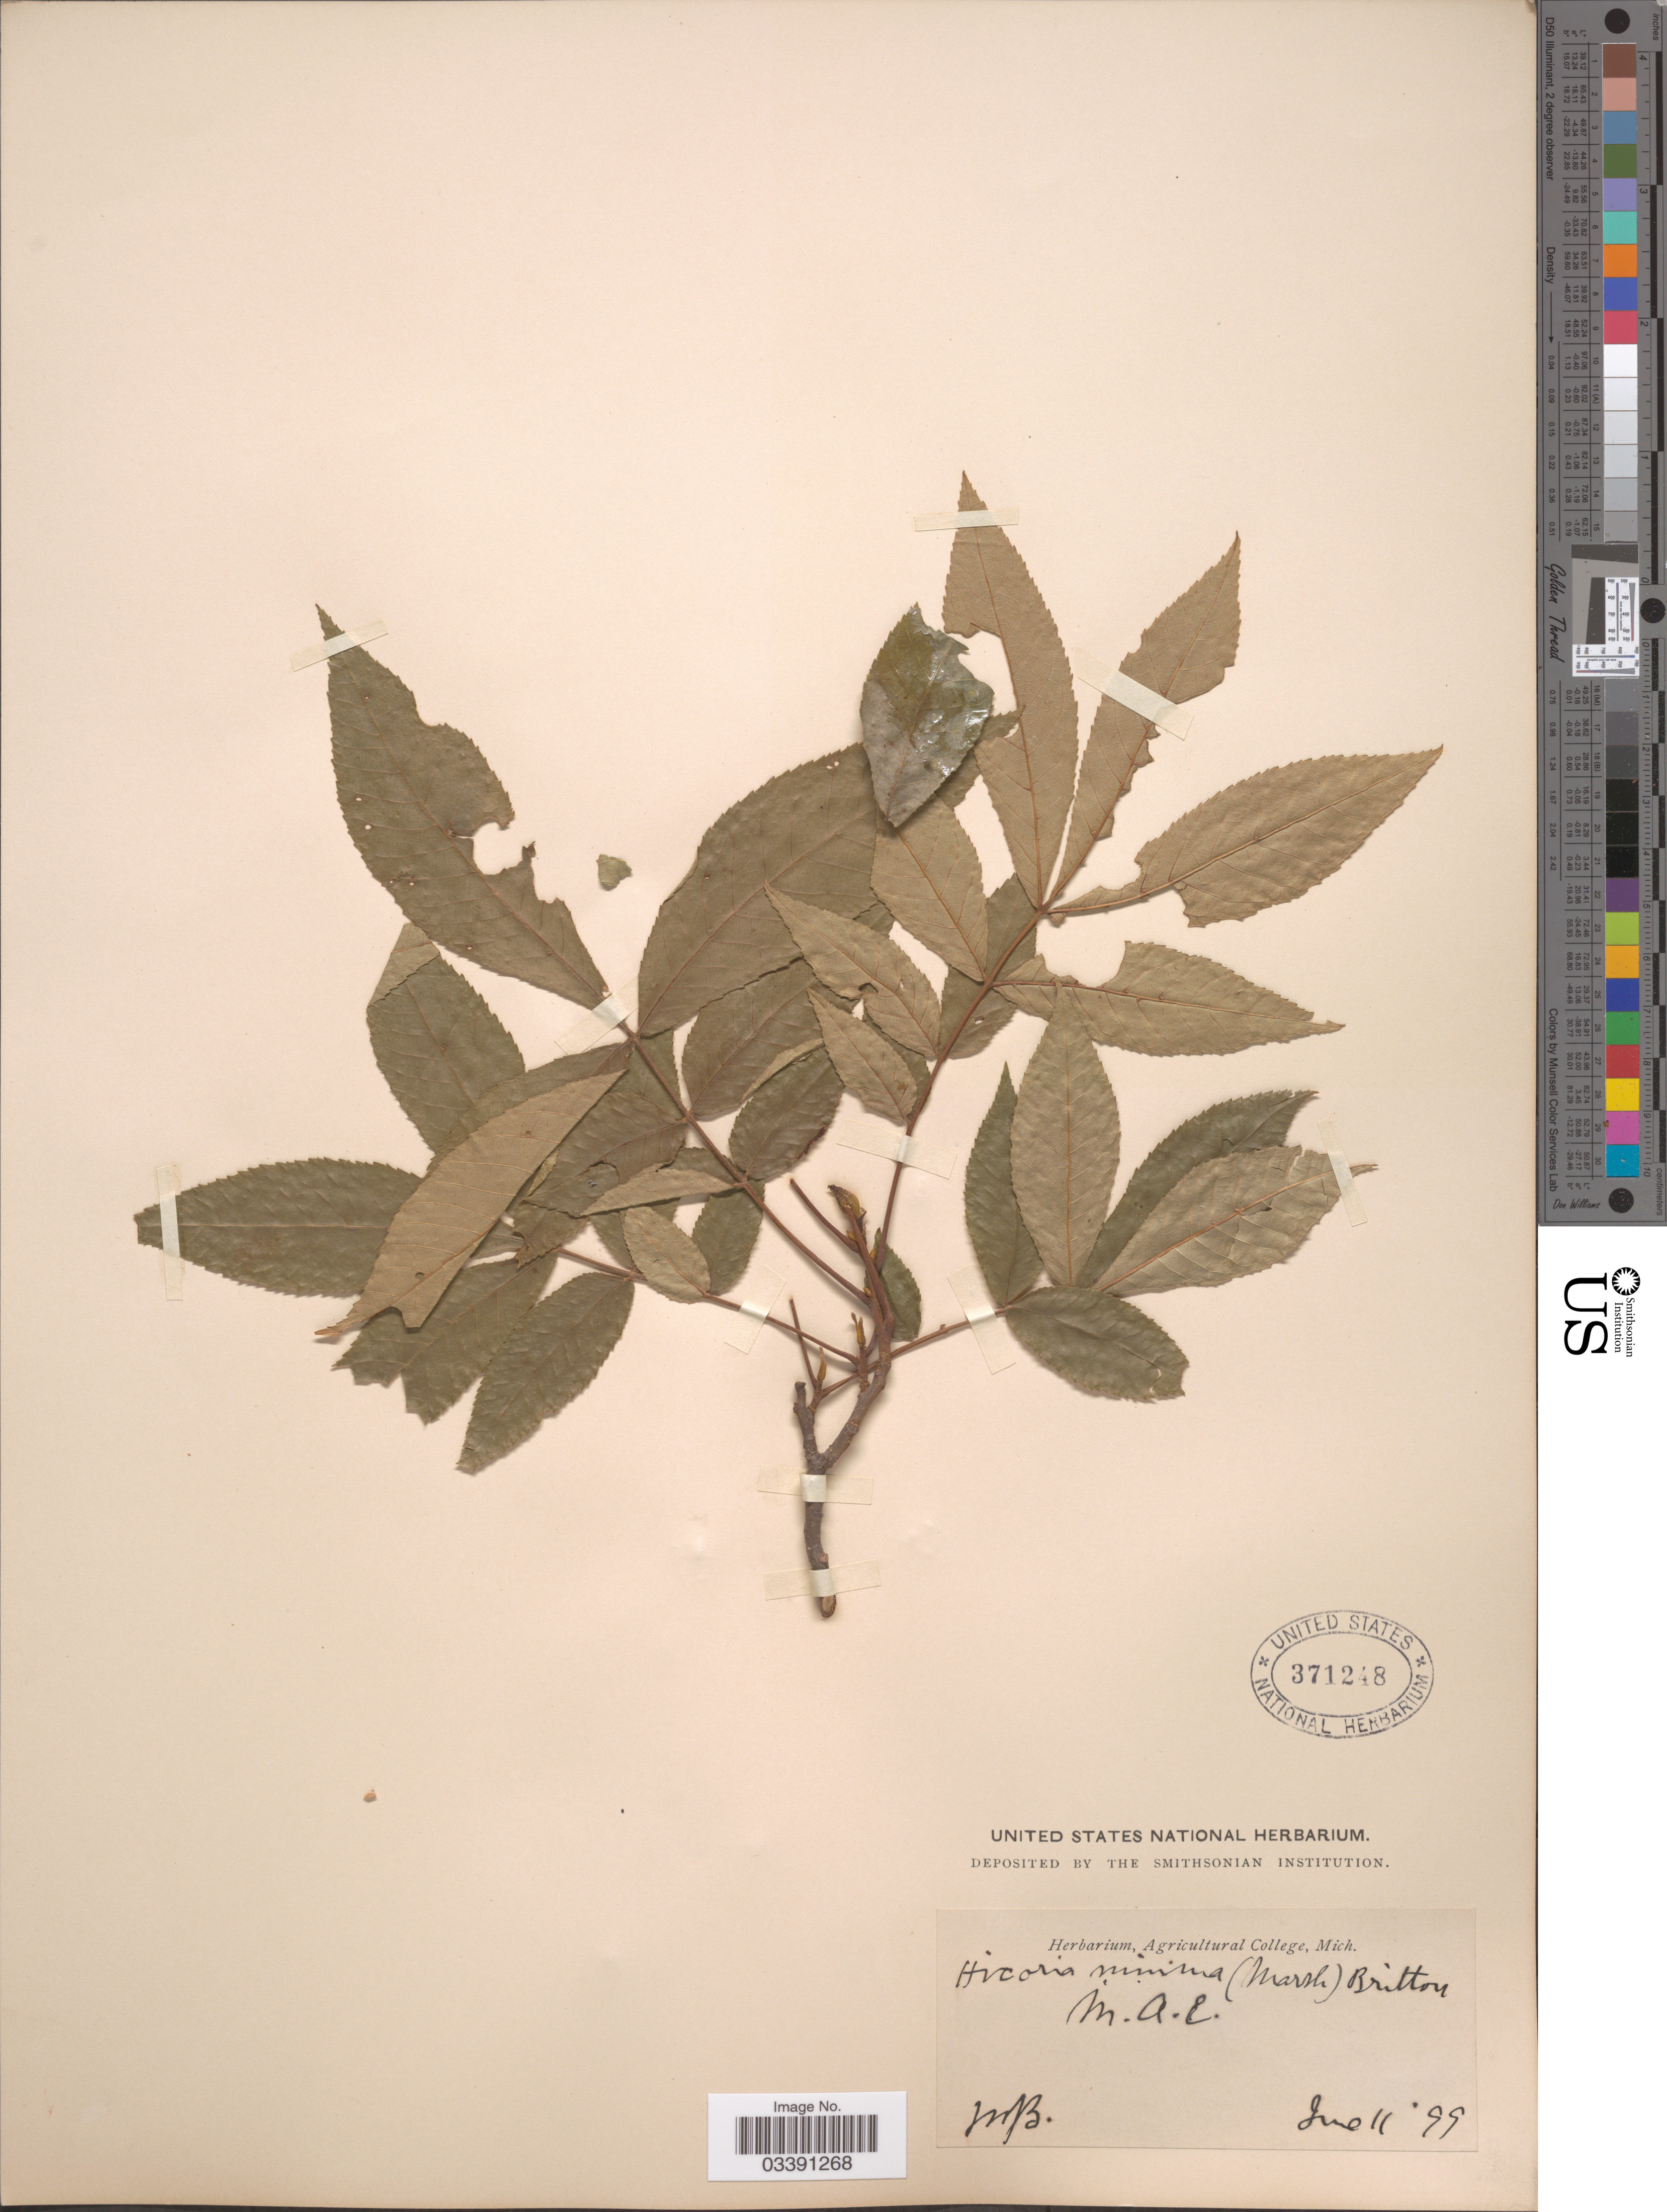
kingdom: Plantae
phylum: Tracheophyta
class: Magnoliopsida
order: Fagales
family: Juglandaceae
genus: Carya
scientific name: Carya cordiformis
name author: (Wangenh.) K. Koch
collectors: W.J.B.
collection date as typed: Transcribed d/m/y: 11/6/99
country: United States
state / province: Michigan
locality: M.A.C.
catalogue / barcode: US 371248